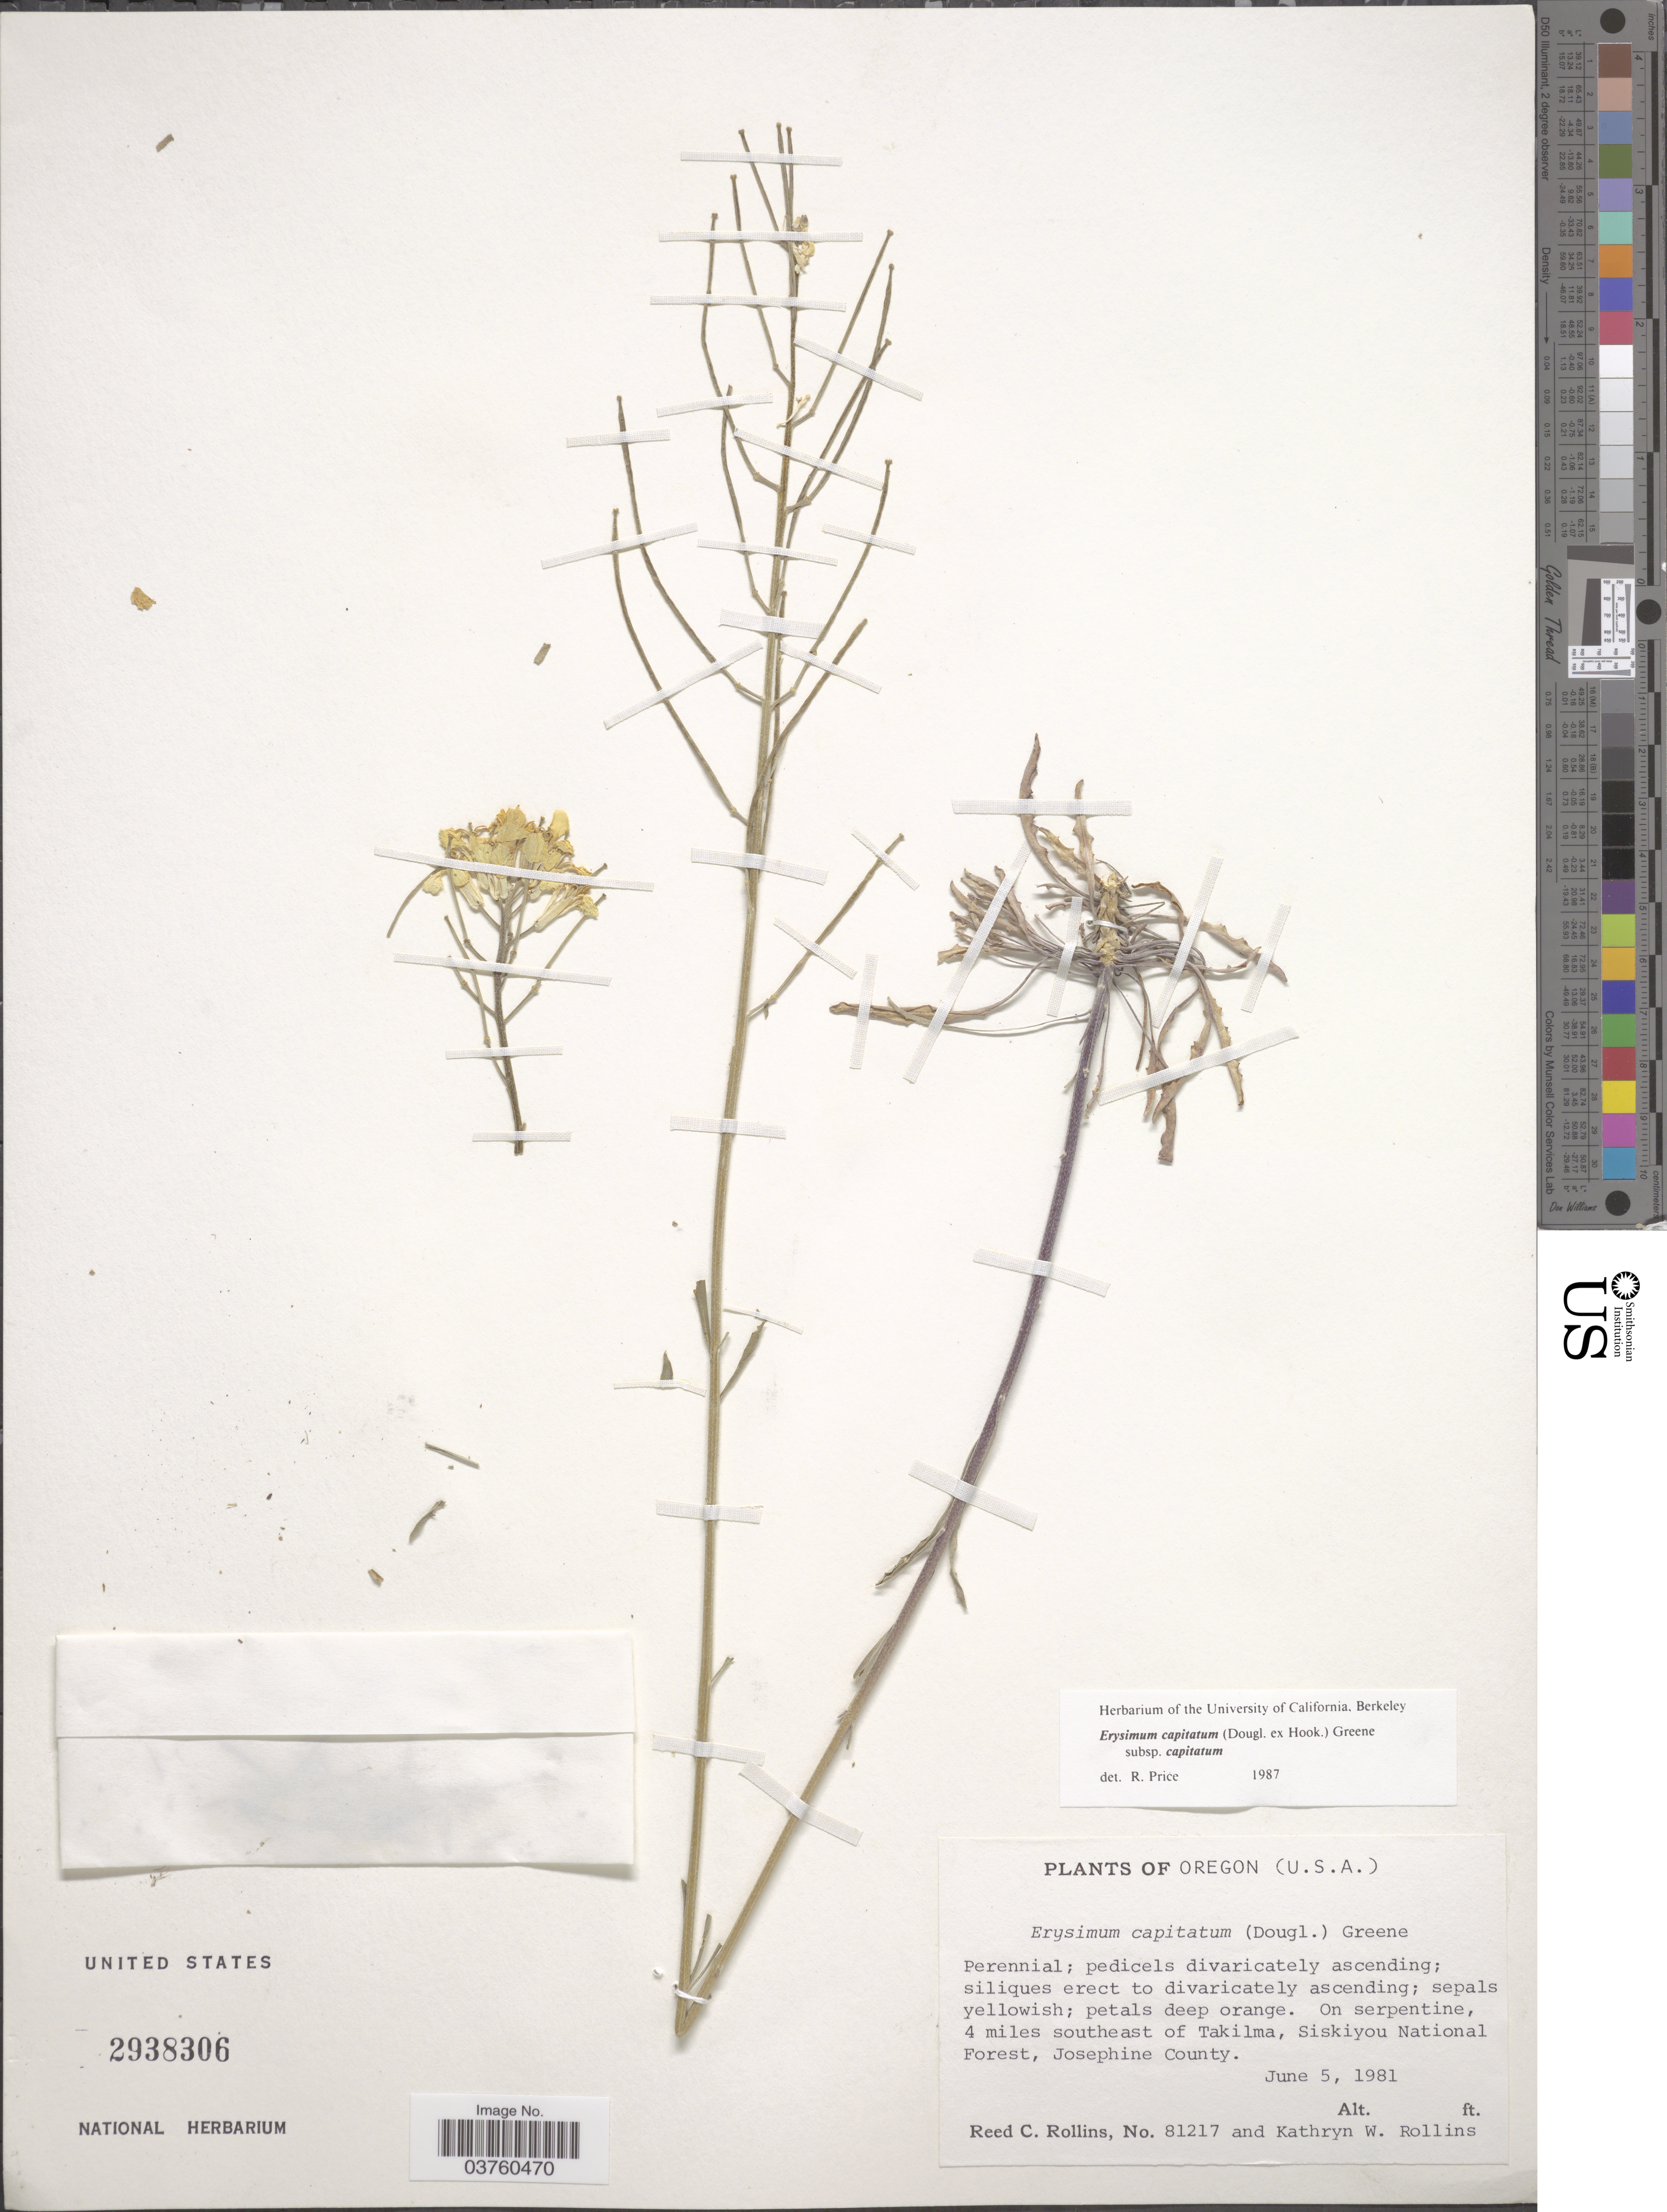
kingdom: Plantae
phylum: Tracheophyta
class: Magnoliopsida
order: Brassicales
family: Brassicaceae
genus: Erysimum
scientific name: Erysimum capitatum subsp. capitatum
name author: (Douglas ex Hook.) Greene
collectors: R. C. Rollins & K. W. Rollins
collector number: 81217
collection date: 1981-06-05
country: United States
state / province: Oregon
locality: On serpentine, 4 miles southeast of Takilma, Siskiyou National Forest, Josephine County.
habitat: on serpentine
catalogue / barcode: US 2938306